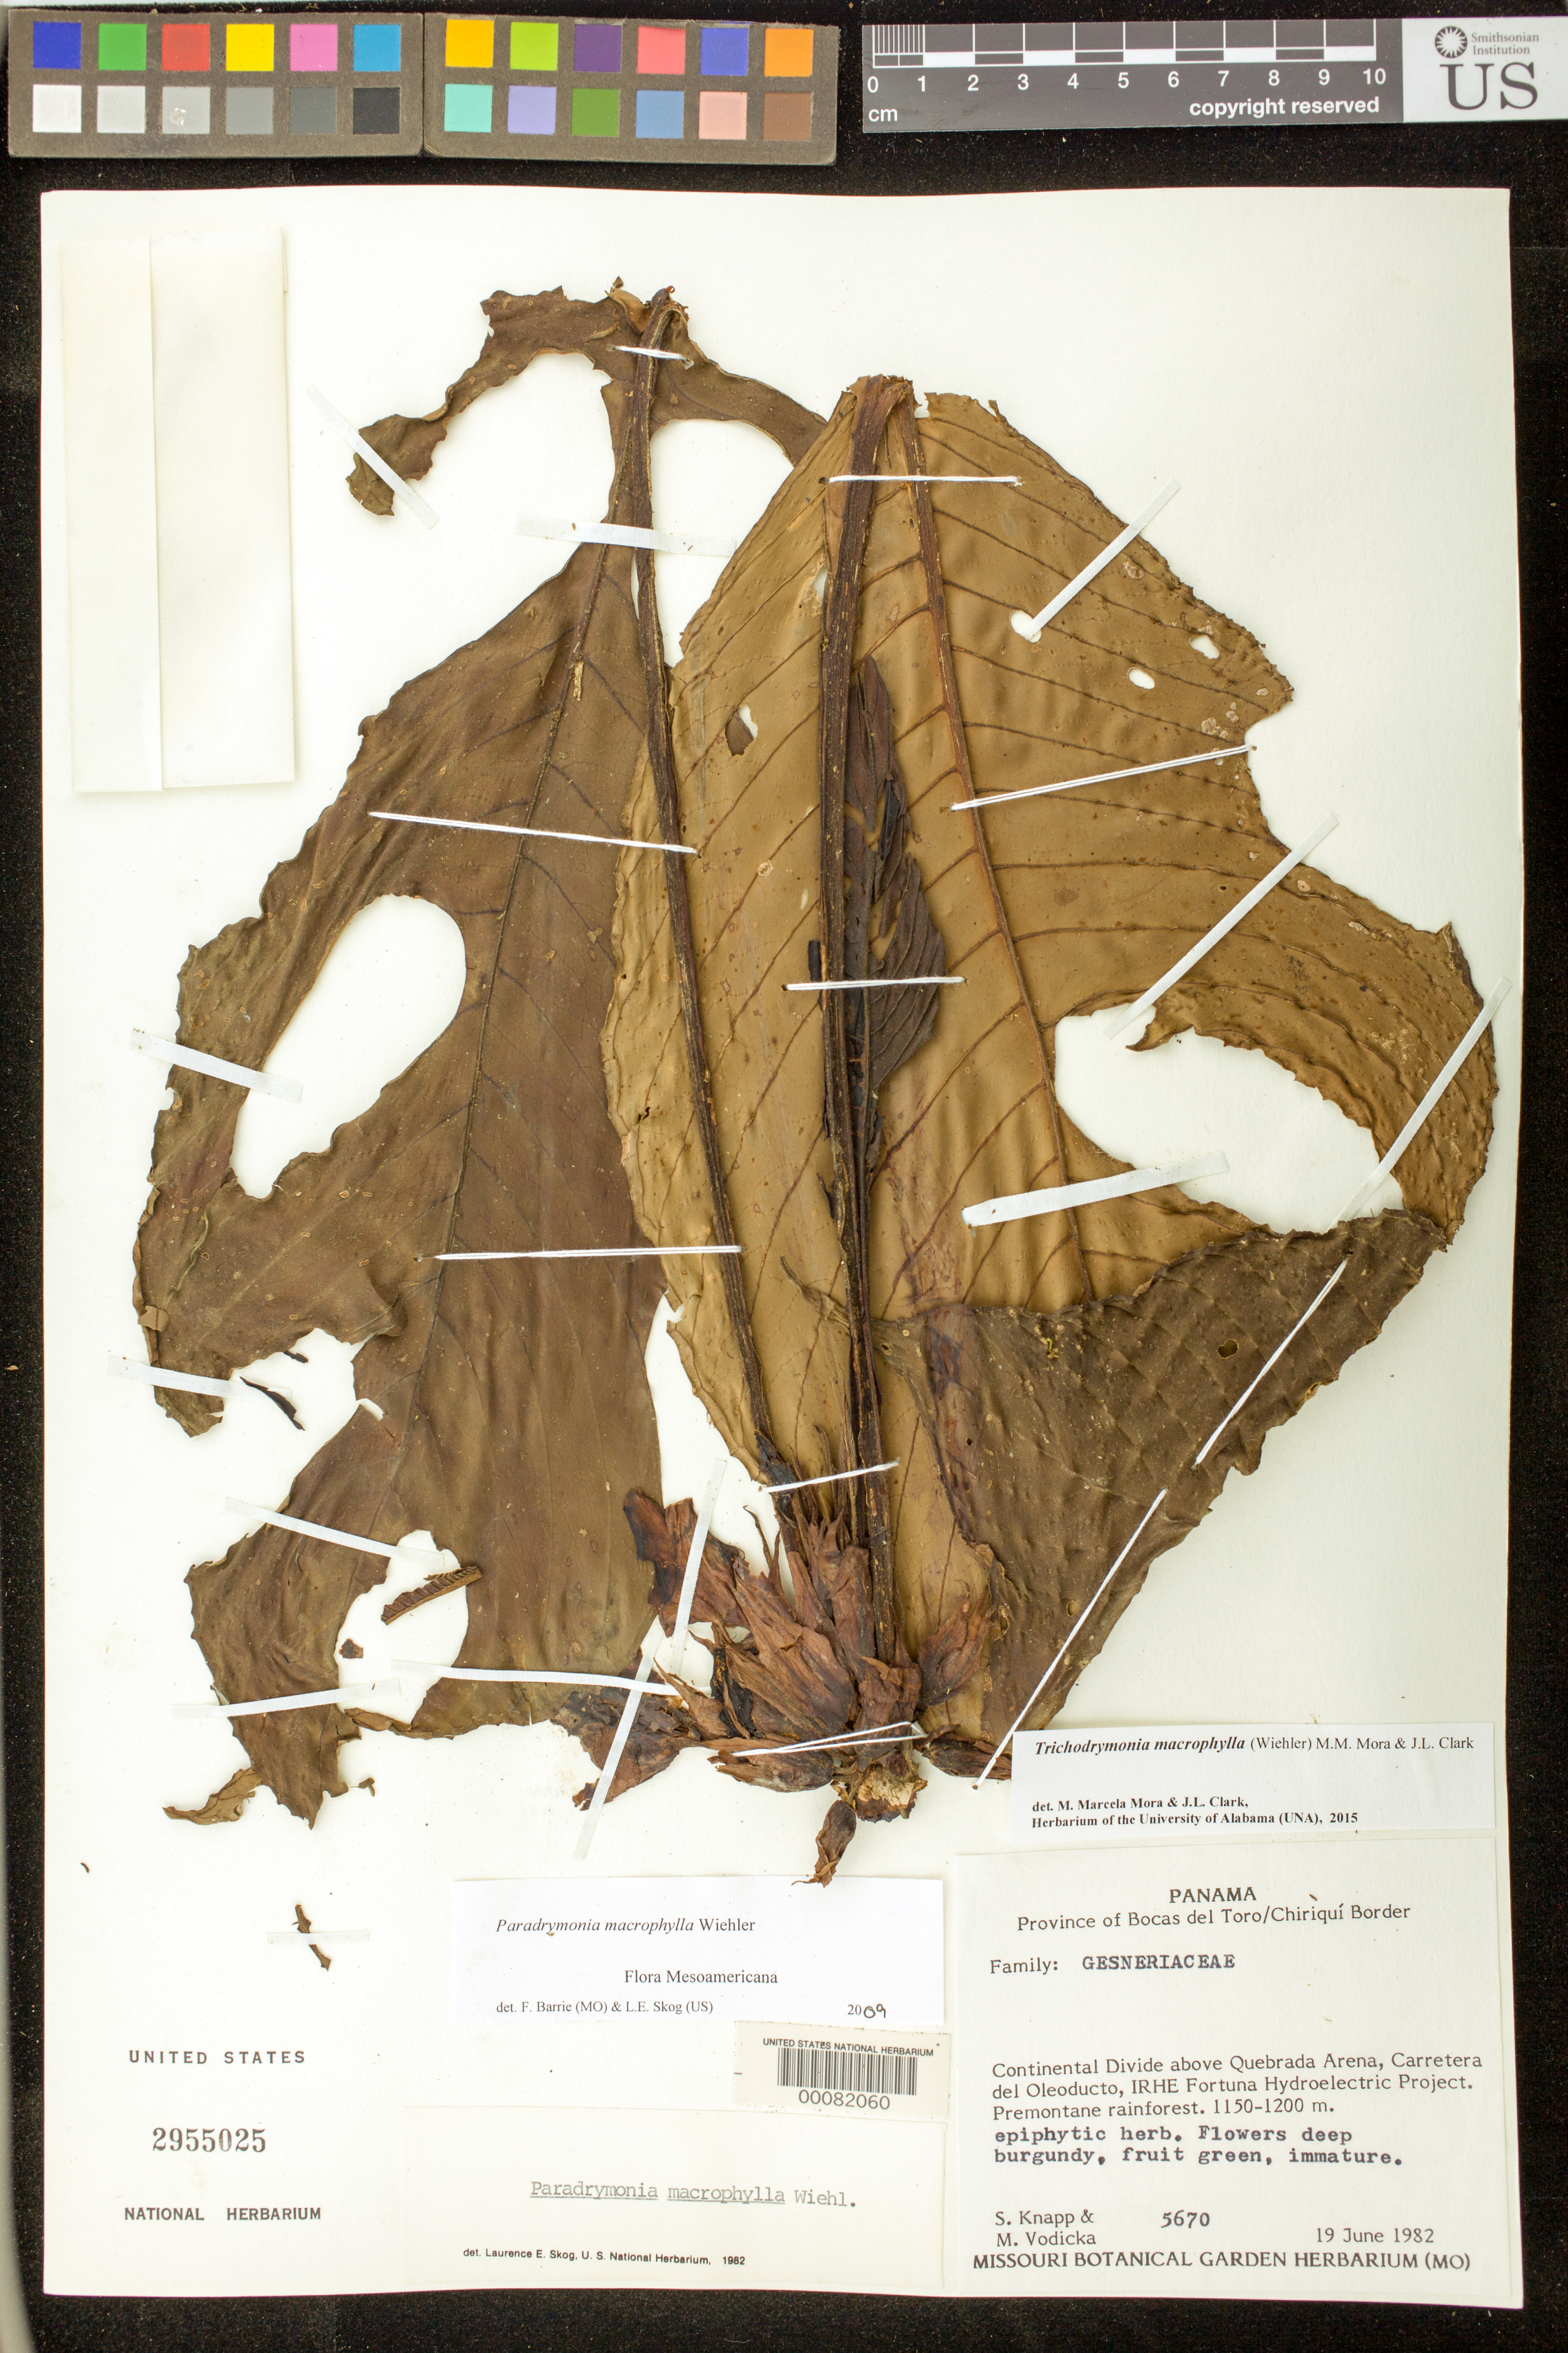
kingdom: Plantae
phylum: Tracheophyta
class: Magnoliopsida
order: Lamiales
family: Gesneriaceae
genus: Trichodrymonia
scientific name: Trichodrymonia macrophylla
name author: (Wiehler) M.M. Mora & J.L. Clark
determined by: Mora, M. M.; Clark, J. L.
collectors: S. Knapp & M. Vodicka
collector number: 5670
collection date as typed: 19 Jun 1982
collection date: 1982-06-19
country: Panama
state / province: Bocas del Toro / Chiriquí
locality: Continental divide above Quebrada Arena, carretera del Oleoducto IRHE Fortuna hydroelectric project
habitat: Premontane rainforest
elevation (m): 1150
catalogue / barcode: US 2955025